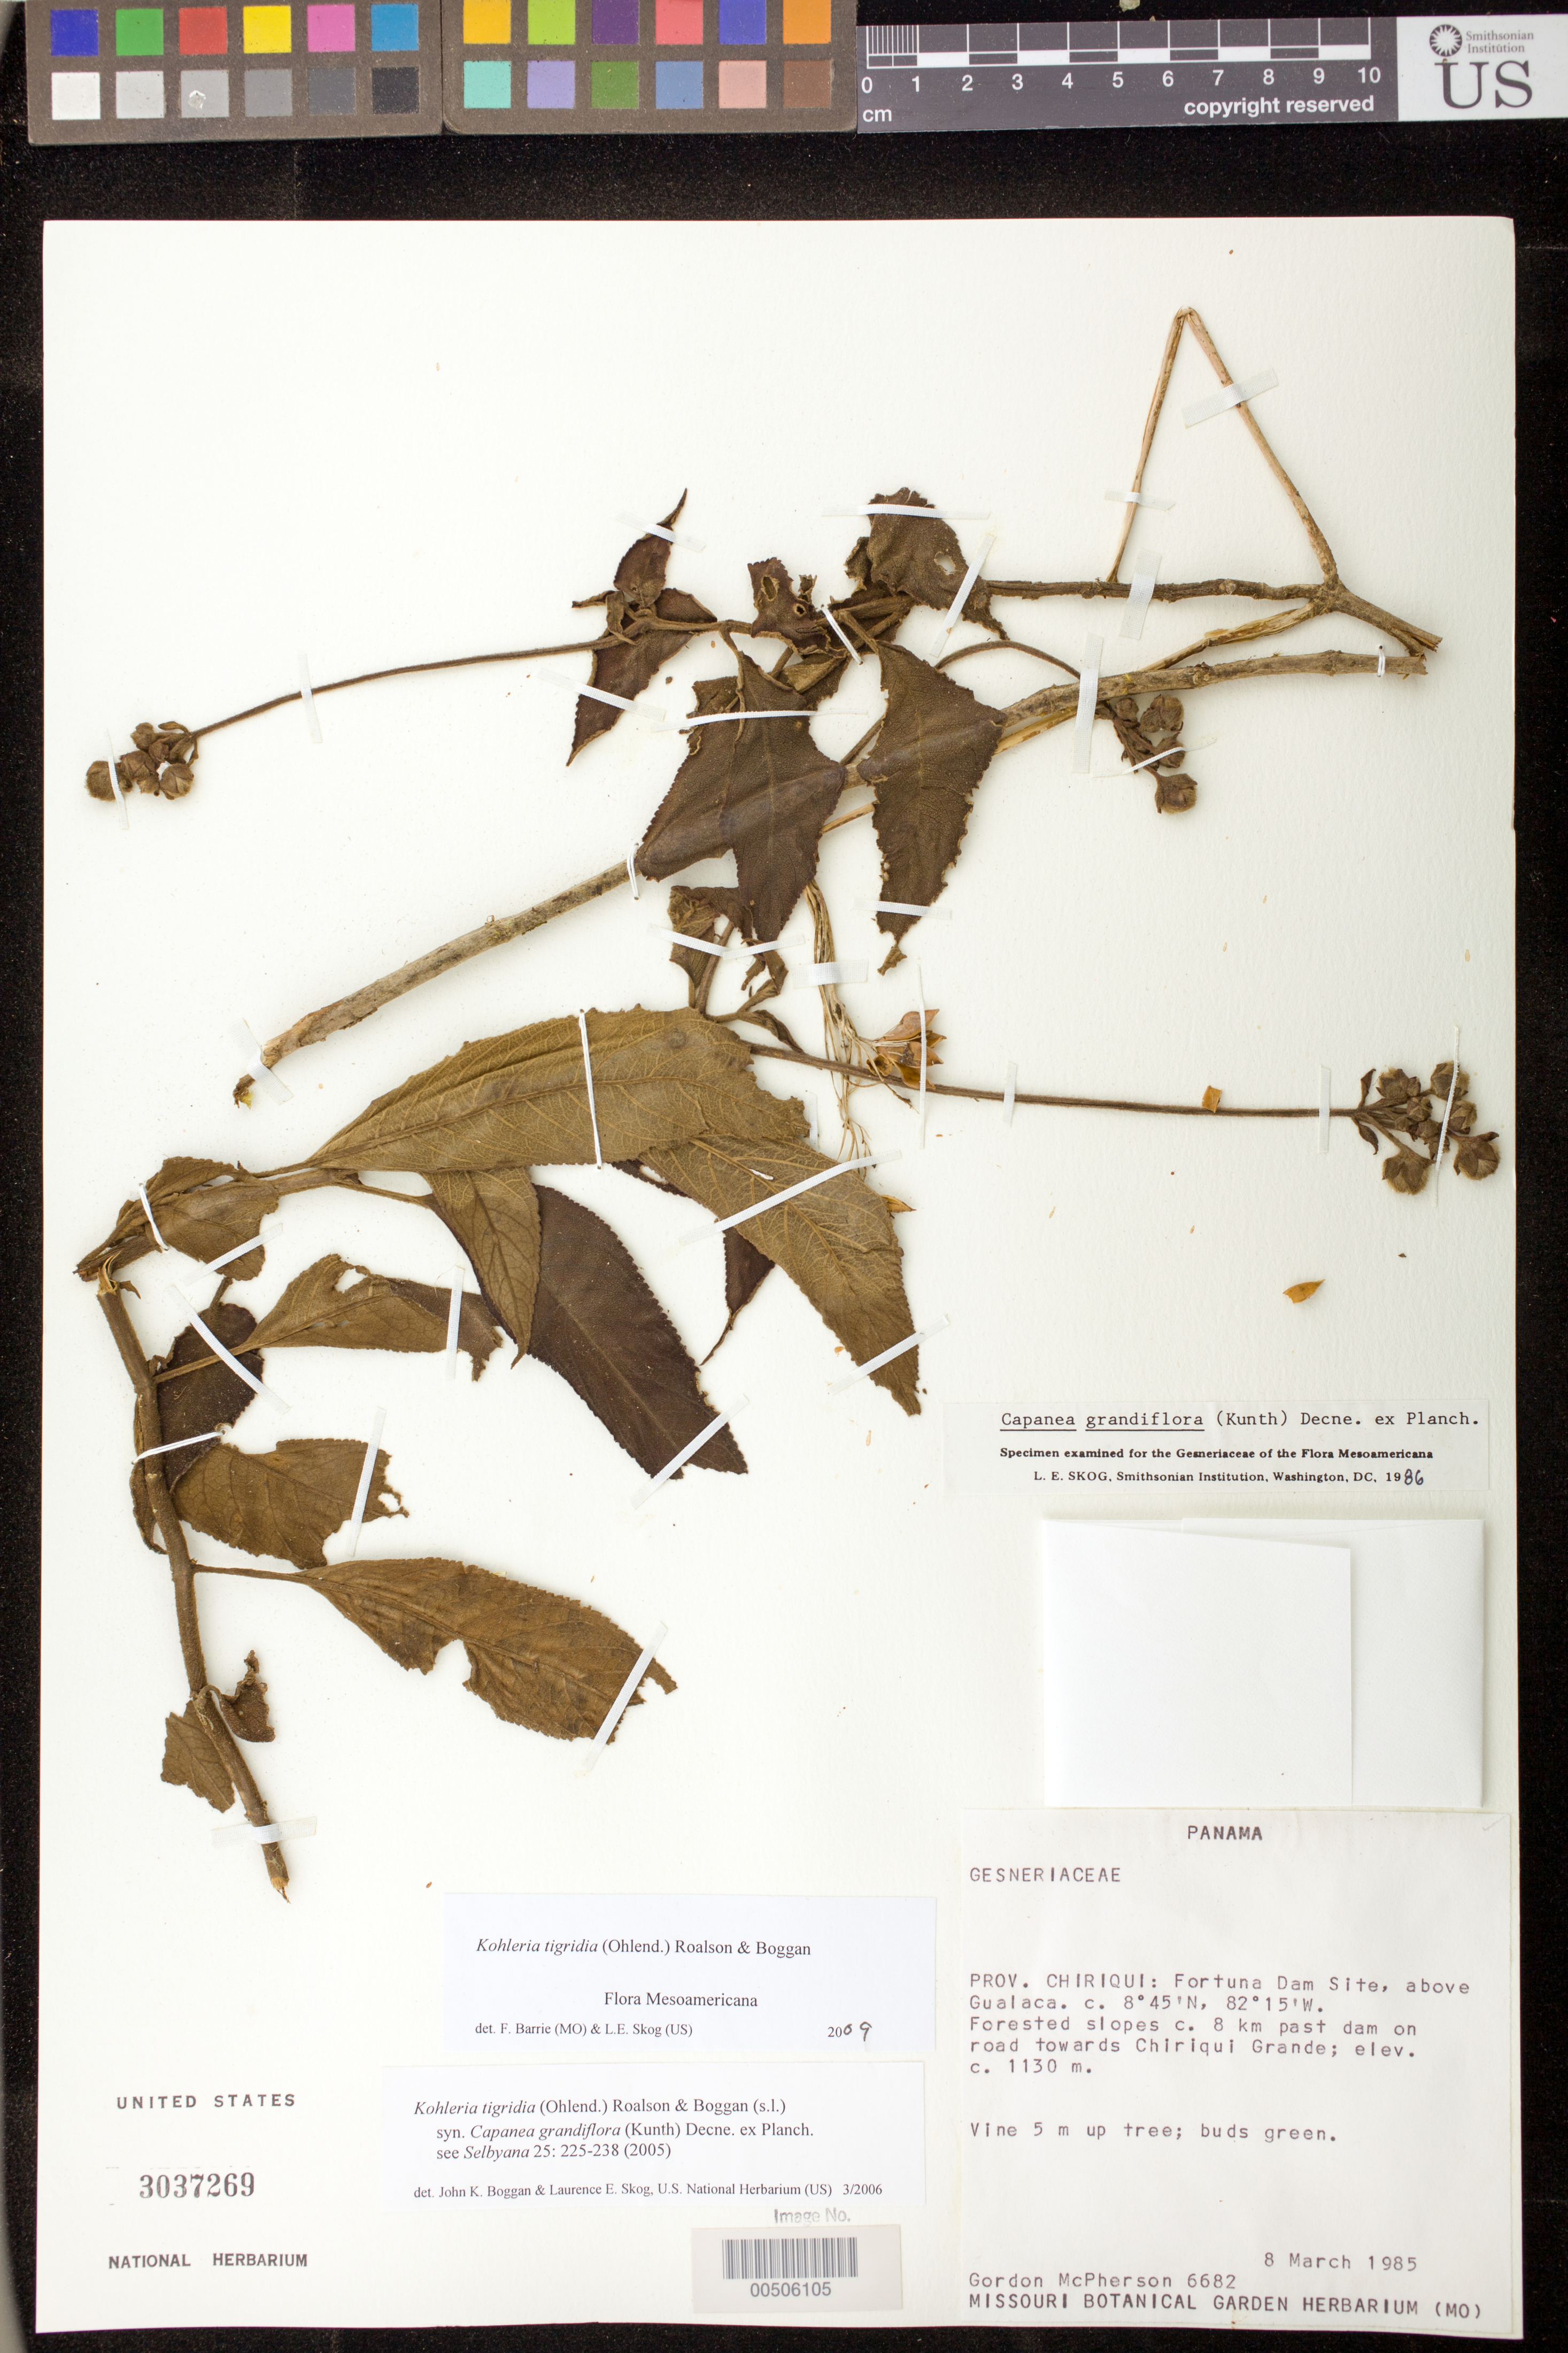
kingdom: Plantae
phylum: Tracheophyta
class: Magnoliopsida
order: Lamiales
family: Gesneriaceae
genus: Kohleria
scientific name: Kohleria tigridia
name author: (Ohlend.) Roalson & Boggan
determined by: Boggan, J. K.; Skog, L. E.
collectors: G. D. McPherson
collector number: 6682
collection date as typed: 08 Mar 1985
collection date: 1985-03-08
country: Panama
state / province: Chiriquí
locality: Fortuna Dam site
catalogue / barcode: US 3037269